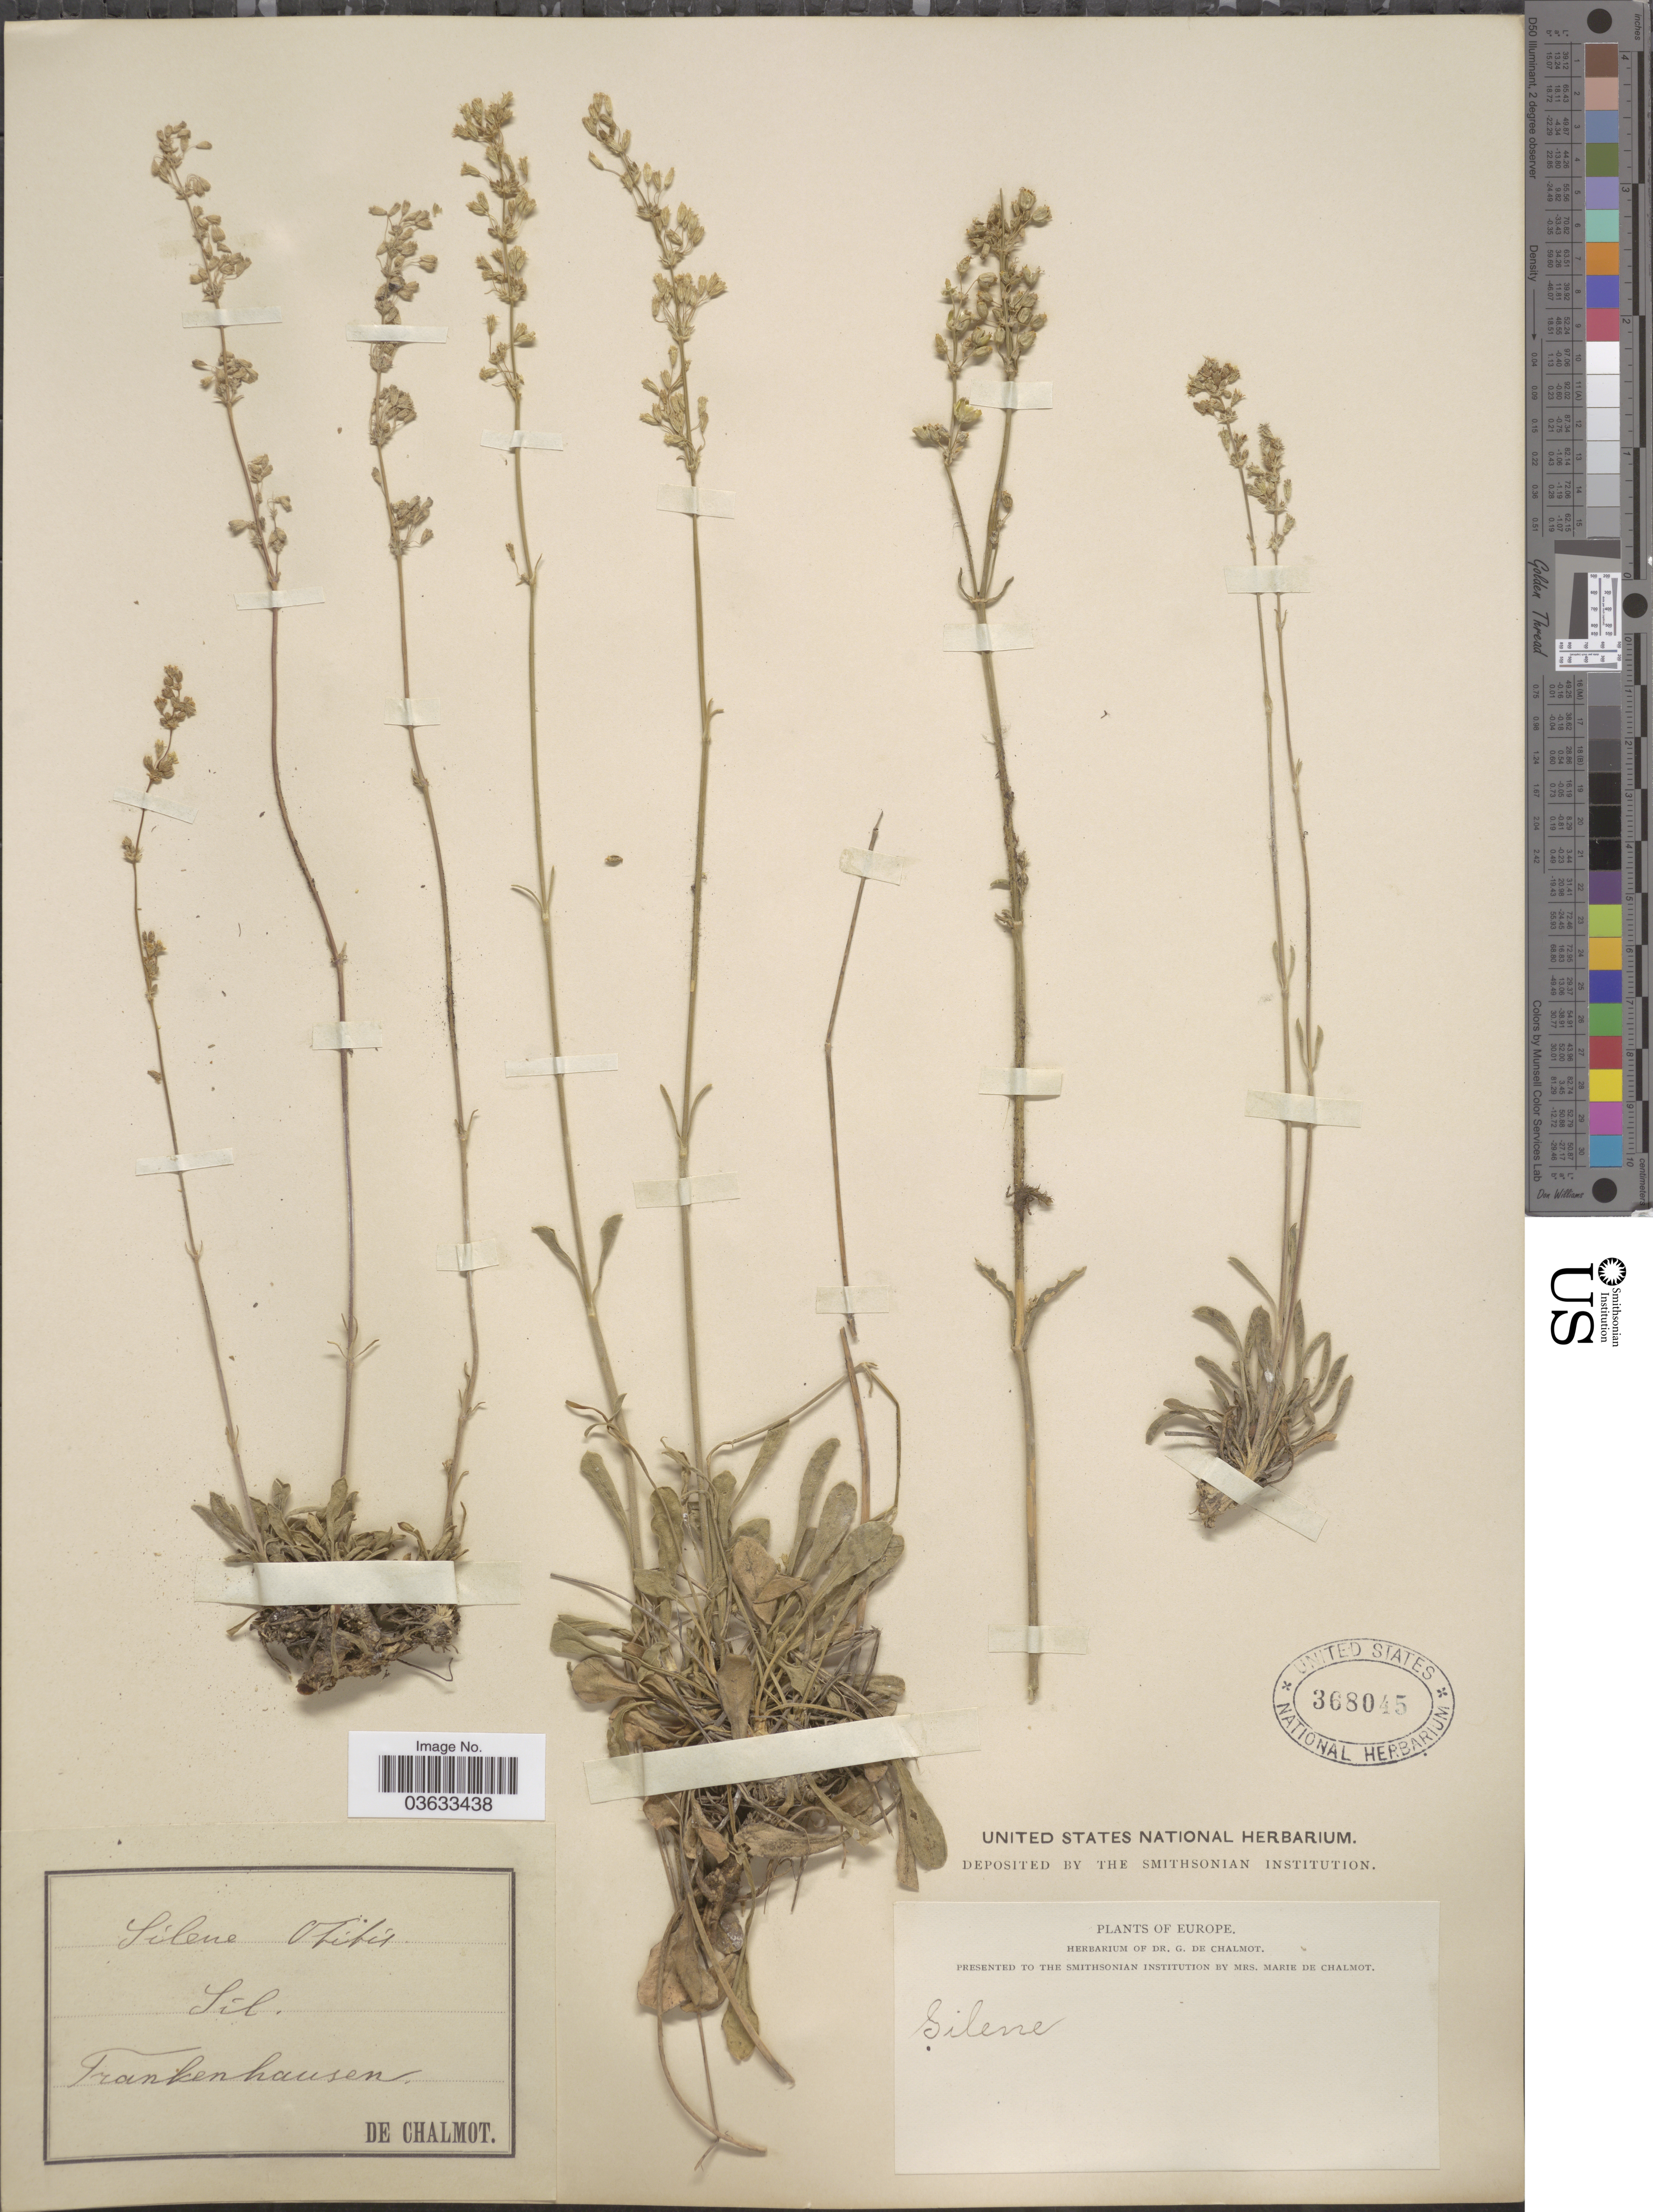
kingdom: Plantae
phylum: Tracheophyta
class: Magnoliopsida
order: Caryophyllales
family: Caryophyllaceae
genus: Silene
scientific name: Silene otites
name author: (L.) Wibel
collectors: G. de Chalmot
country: Germany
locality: Frankenhausen. Europe.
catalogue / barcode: US 368045